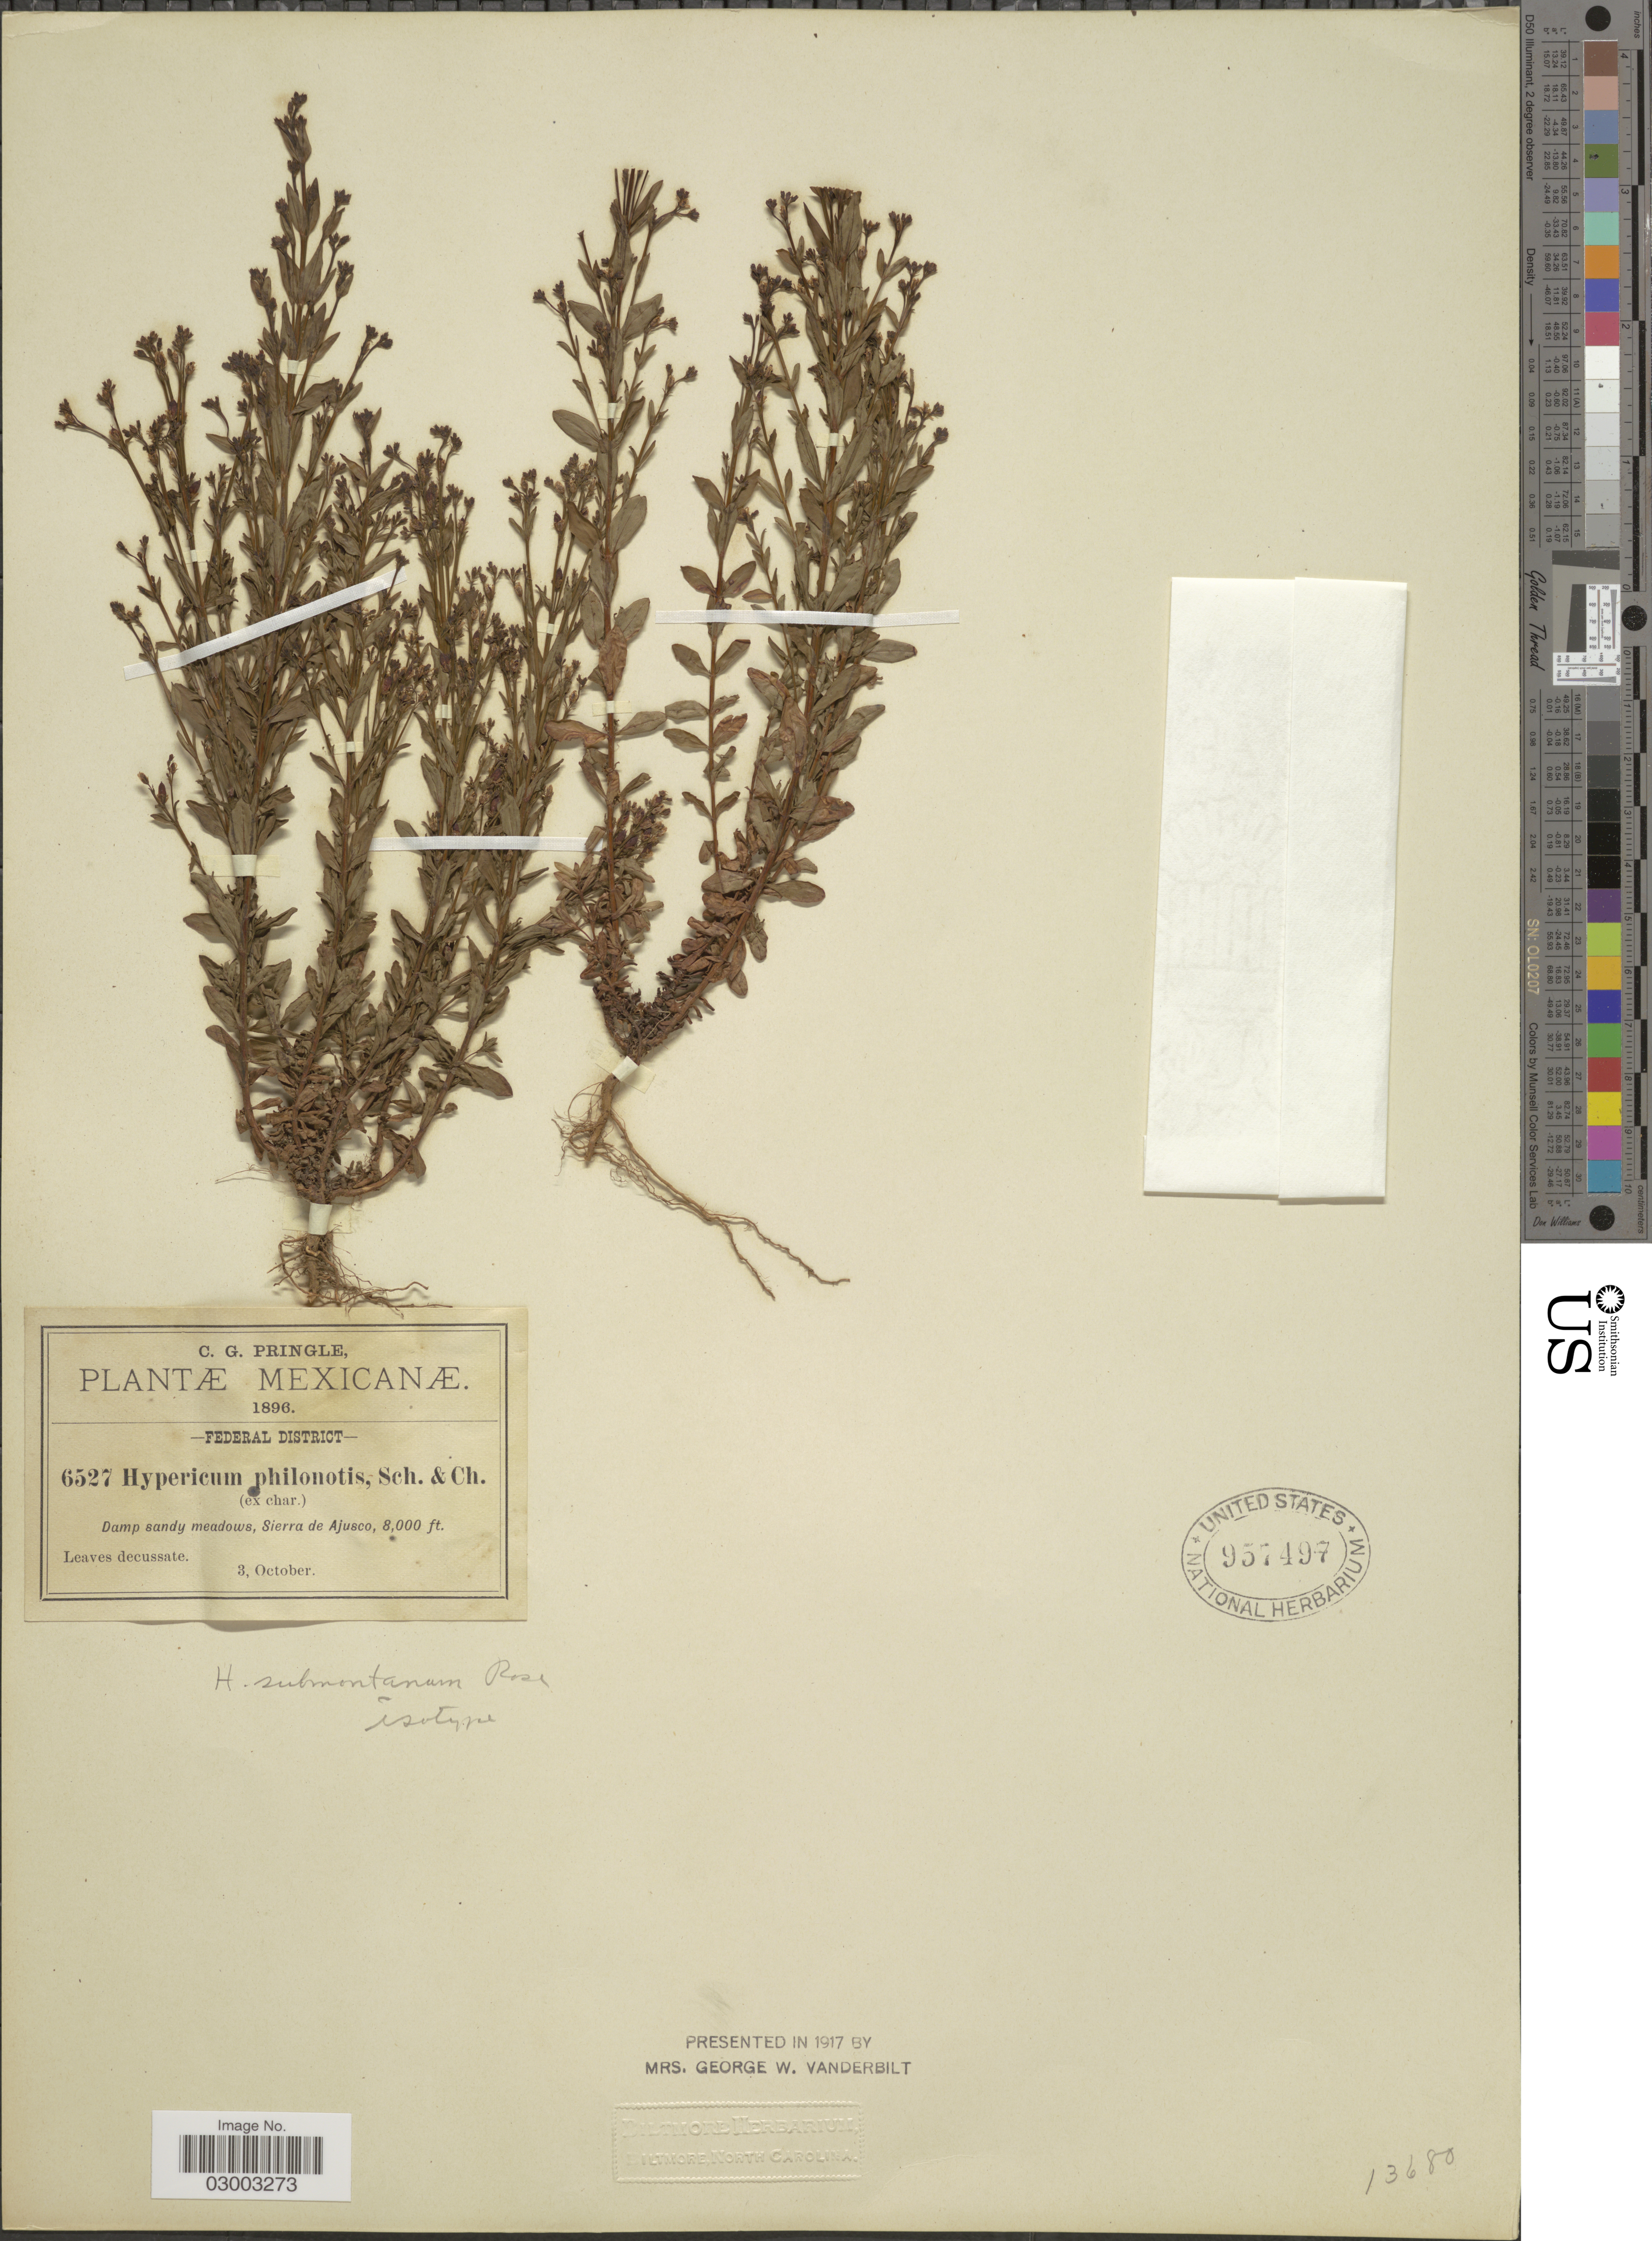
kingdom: Plantae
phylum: Tracheophyta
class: Magnoliopsida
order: Malpighiales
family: Hypericaceae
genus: Hypericum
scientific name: Hypericum philonotis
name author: Schltdl. & Cham.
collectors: C. G. Pringle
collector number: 6527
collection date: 1896-10-03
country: Mexico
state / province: Distrito Federal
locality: Federal District. Damp sandy meadows, Sierra de Ajusco.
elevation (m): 2438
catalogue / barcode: US 957497